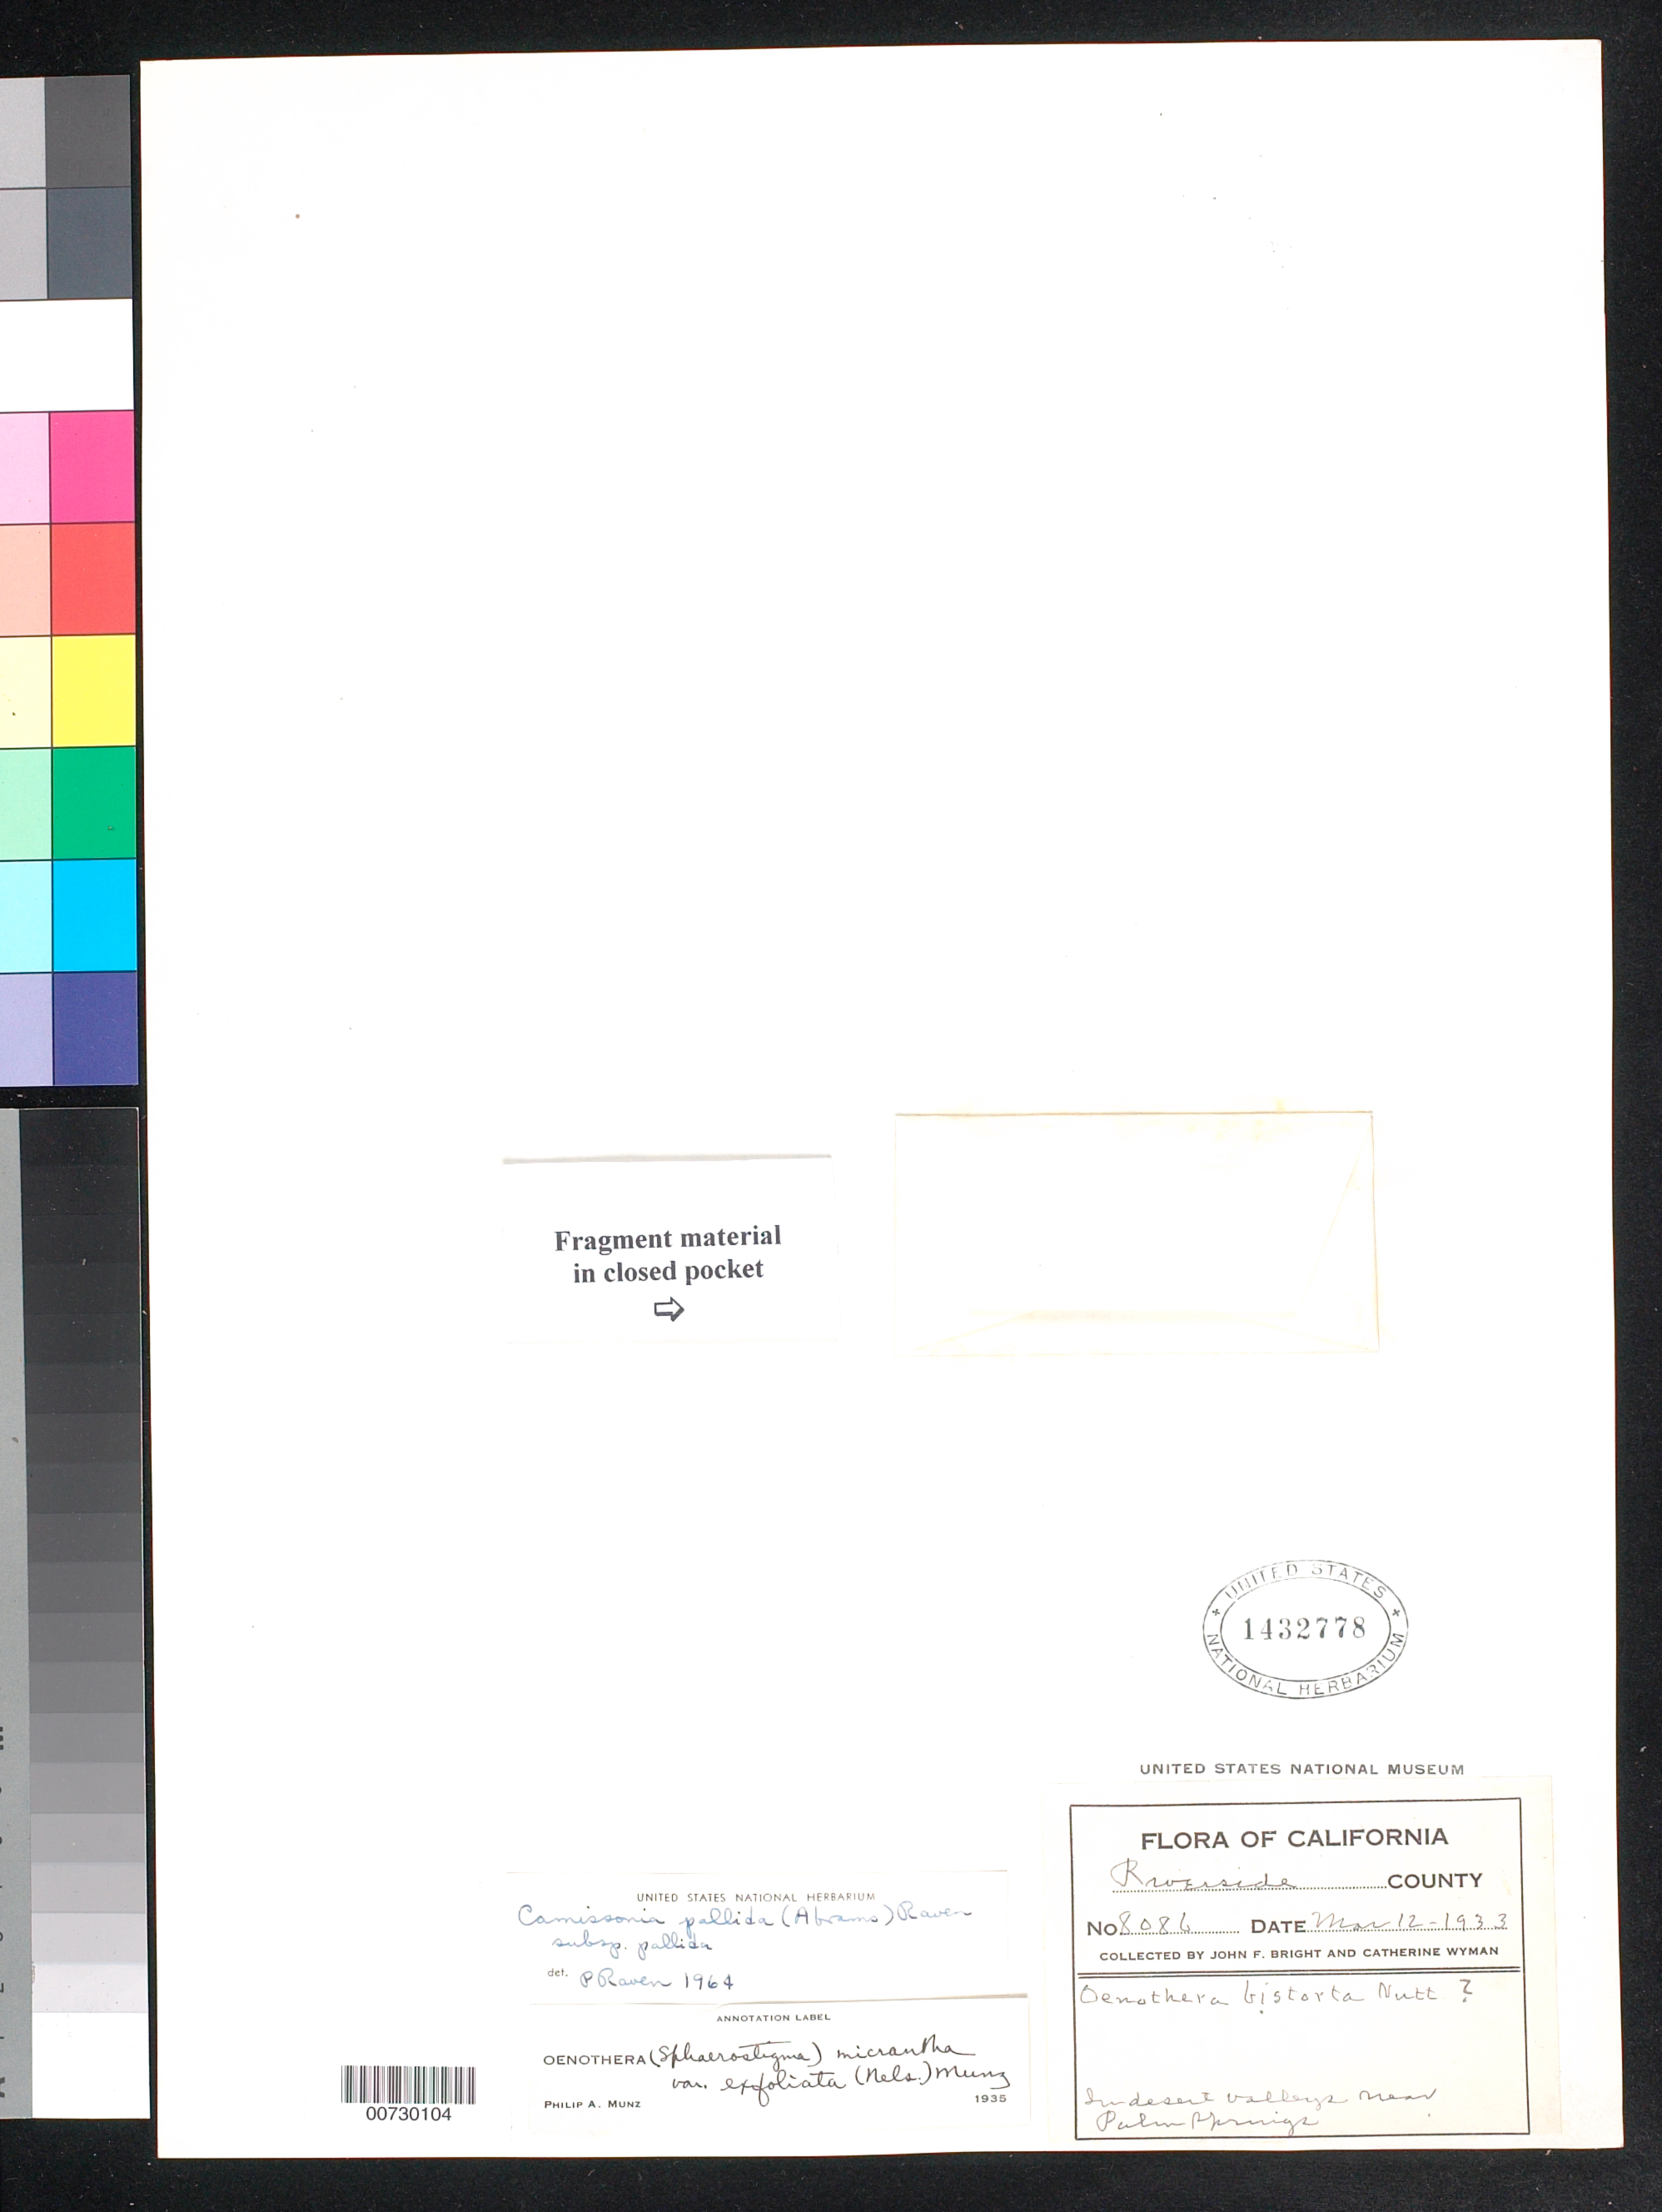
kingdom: Plantae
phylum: Tracheophyta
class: Magnoliopsida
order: Myrtales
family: Onagraceae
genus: Camissoniopsis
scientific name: Camissoniopsis pallida subsp. pallida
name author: (Abrams) W.L. Wagner & Hoch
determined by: Wagner, W. L., (BOT), Smithsonian Institution - National Museum of Natural History (UNITED STATES)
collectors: J. Bright & C. Wyman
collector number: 8086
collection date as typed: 12 Mar 1933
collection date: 1933-03-12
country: United States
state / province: California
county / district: Riverside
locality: In desert near Palm Springs.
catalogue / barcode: US 1103146